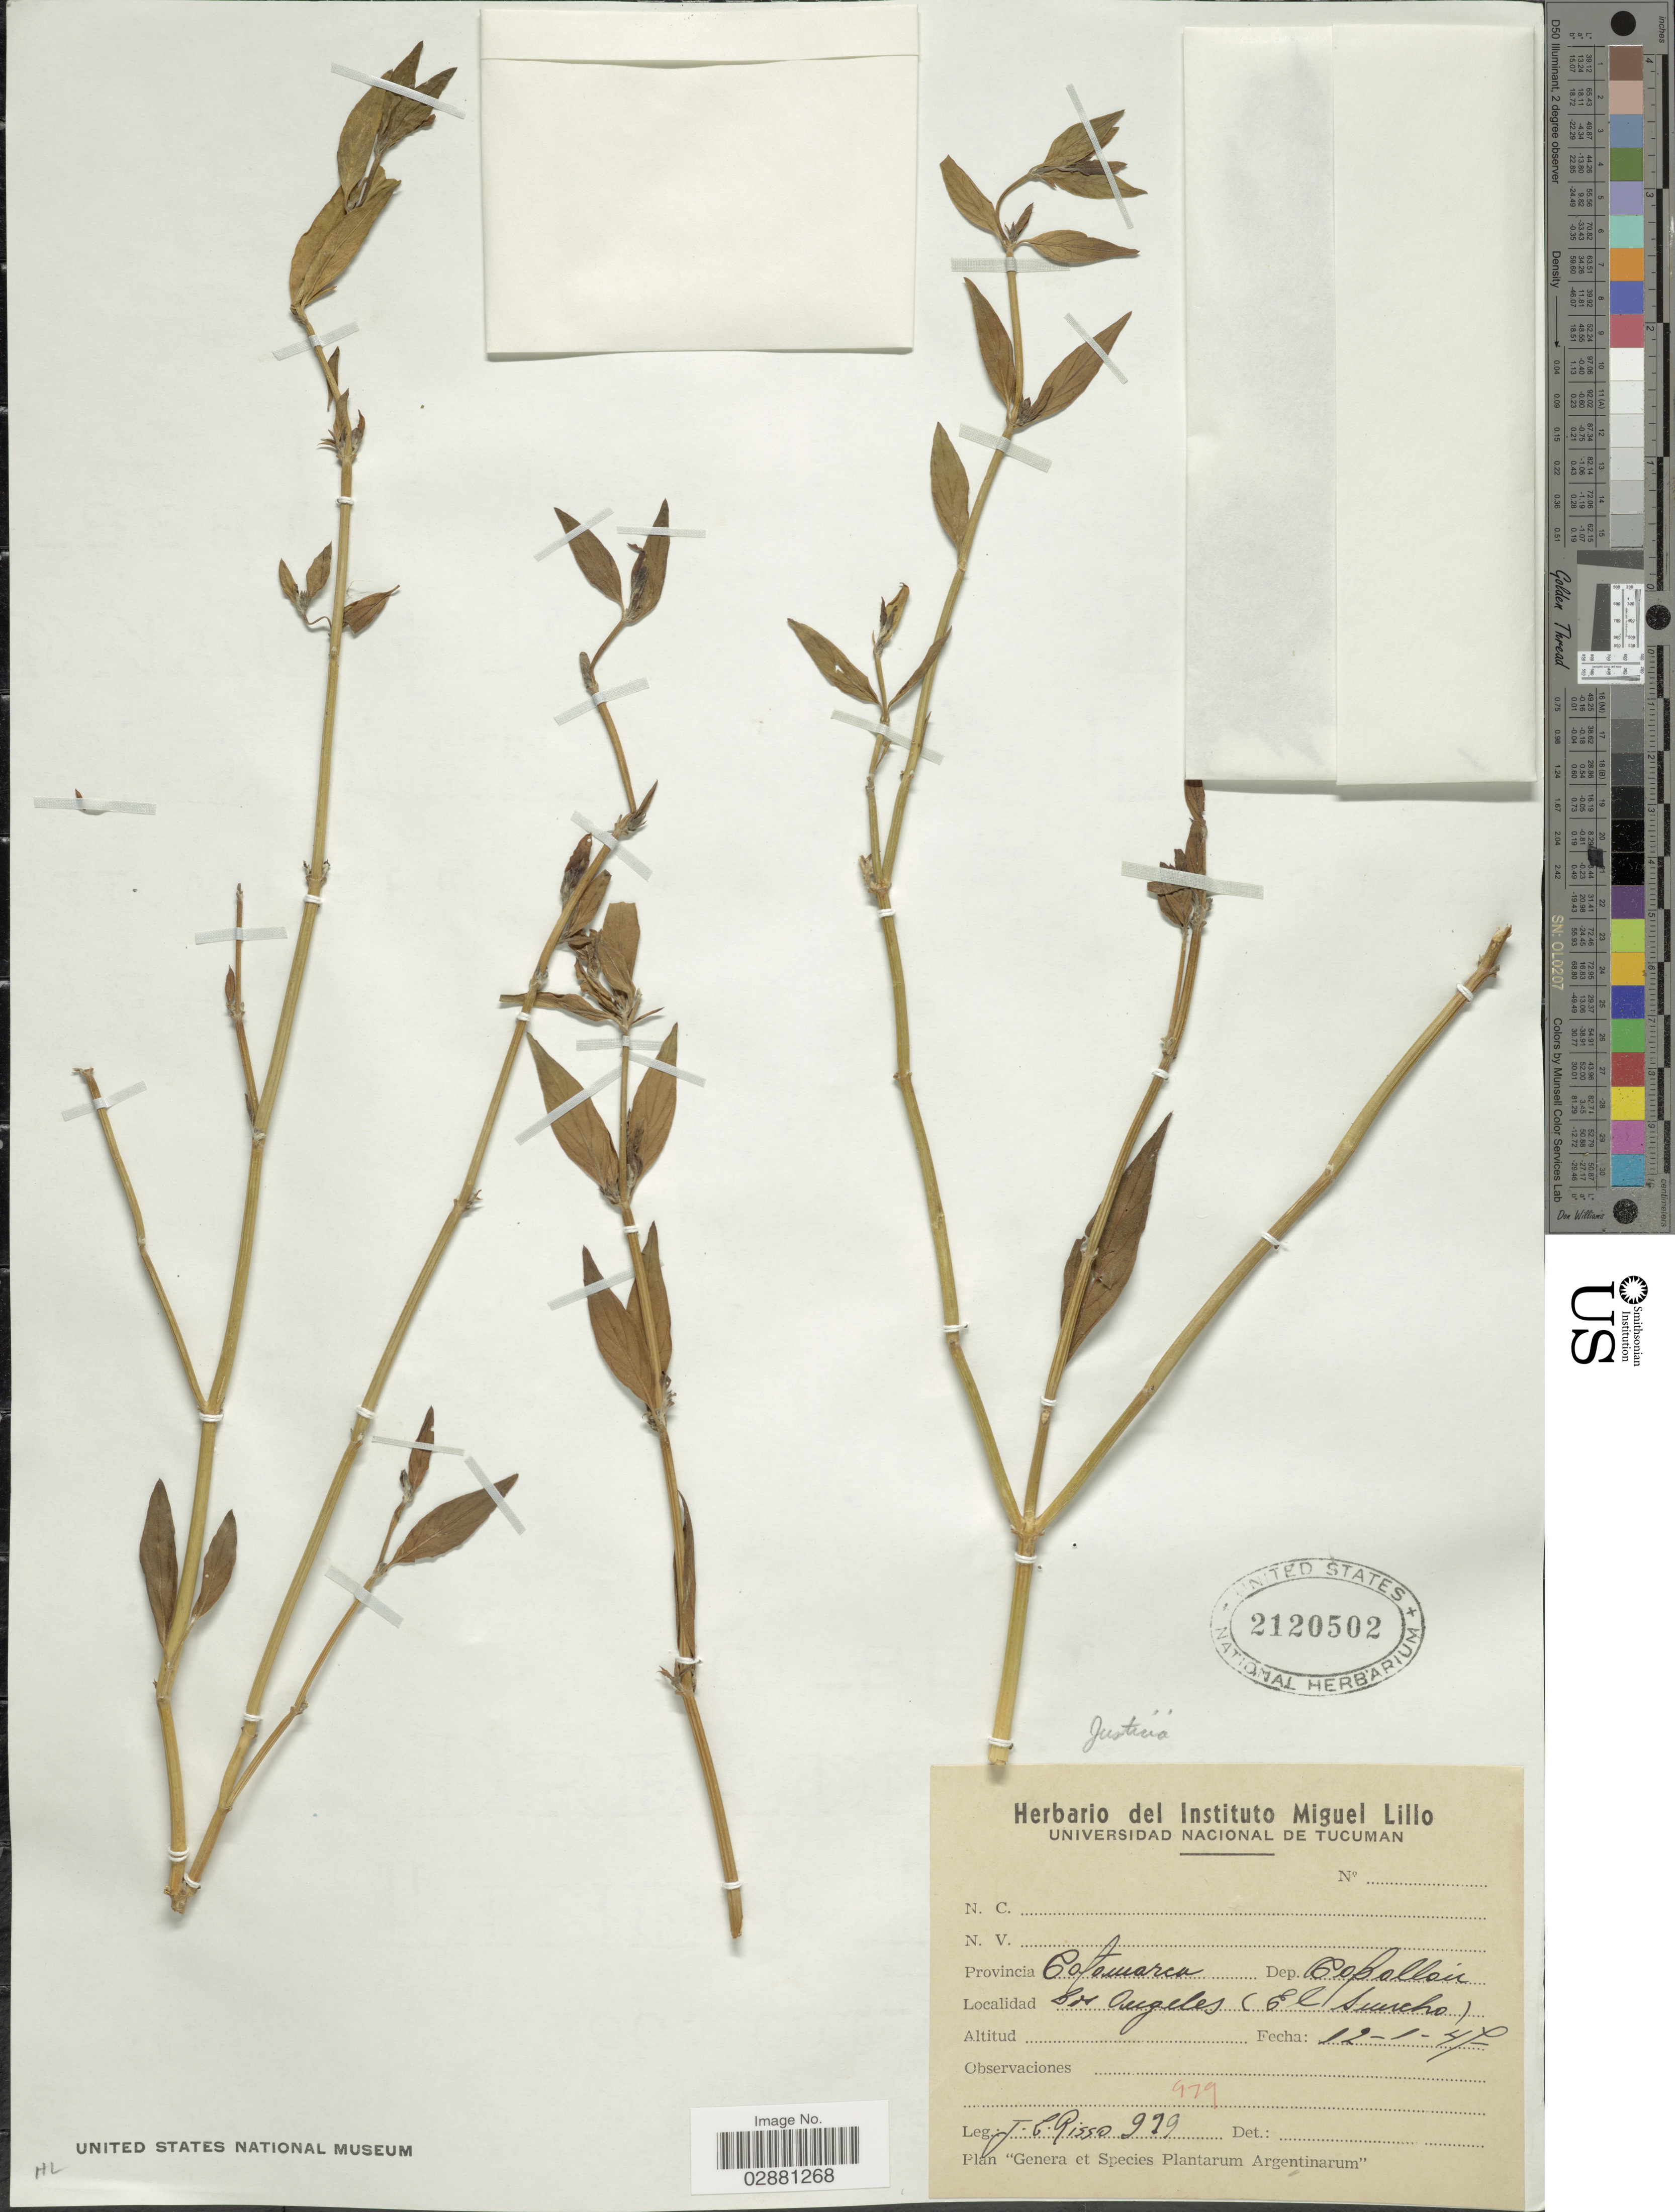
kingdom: Plantae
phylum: Tracheophyta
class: Magnoliopsida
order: Lamiales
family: Acanthaceae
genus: Justicia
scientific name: Justicia tweediana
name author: (Nees) Griseb.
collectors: J. Risso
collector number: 919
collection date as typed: Transcribed d/m/y: 12/1/47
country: Argentina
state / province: Catamarca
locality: Dep. Copollán, Los Angeles (El Suncho).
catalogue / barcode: US 2120502